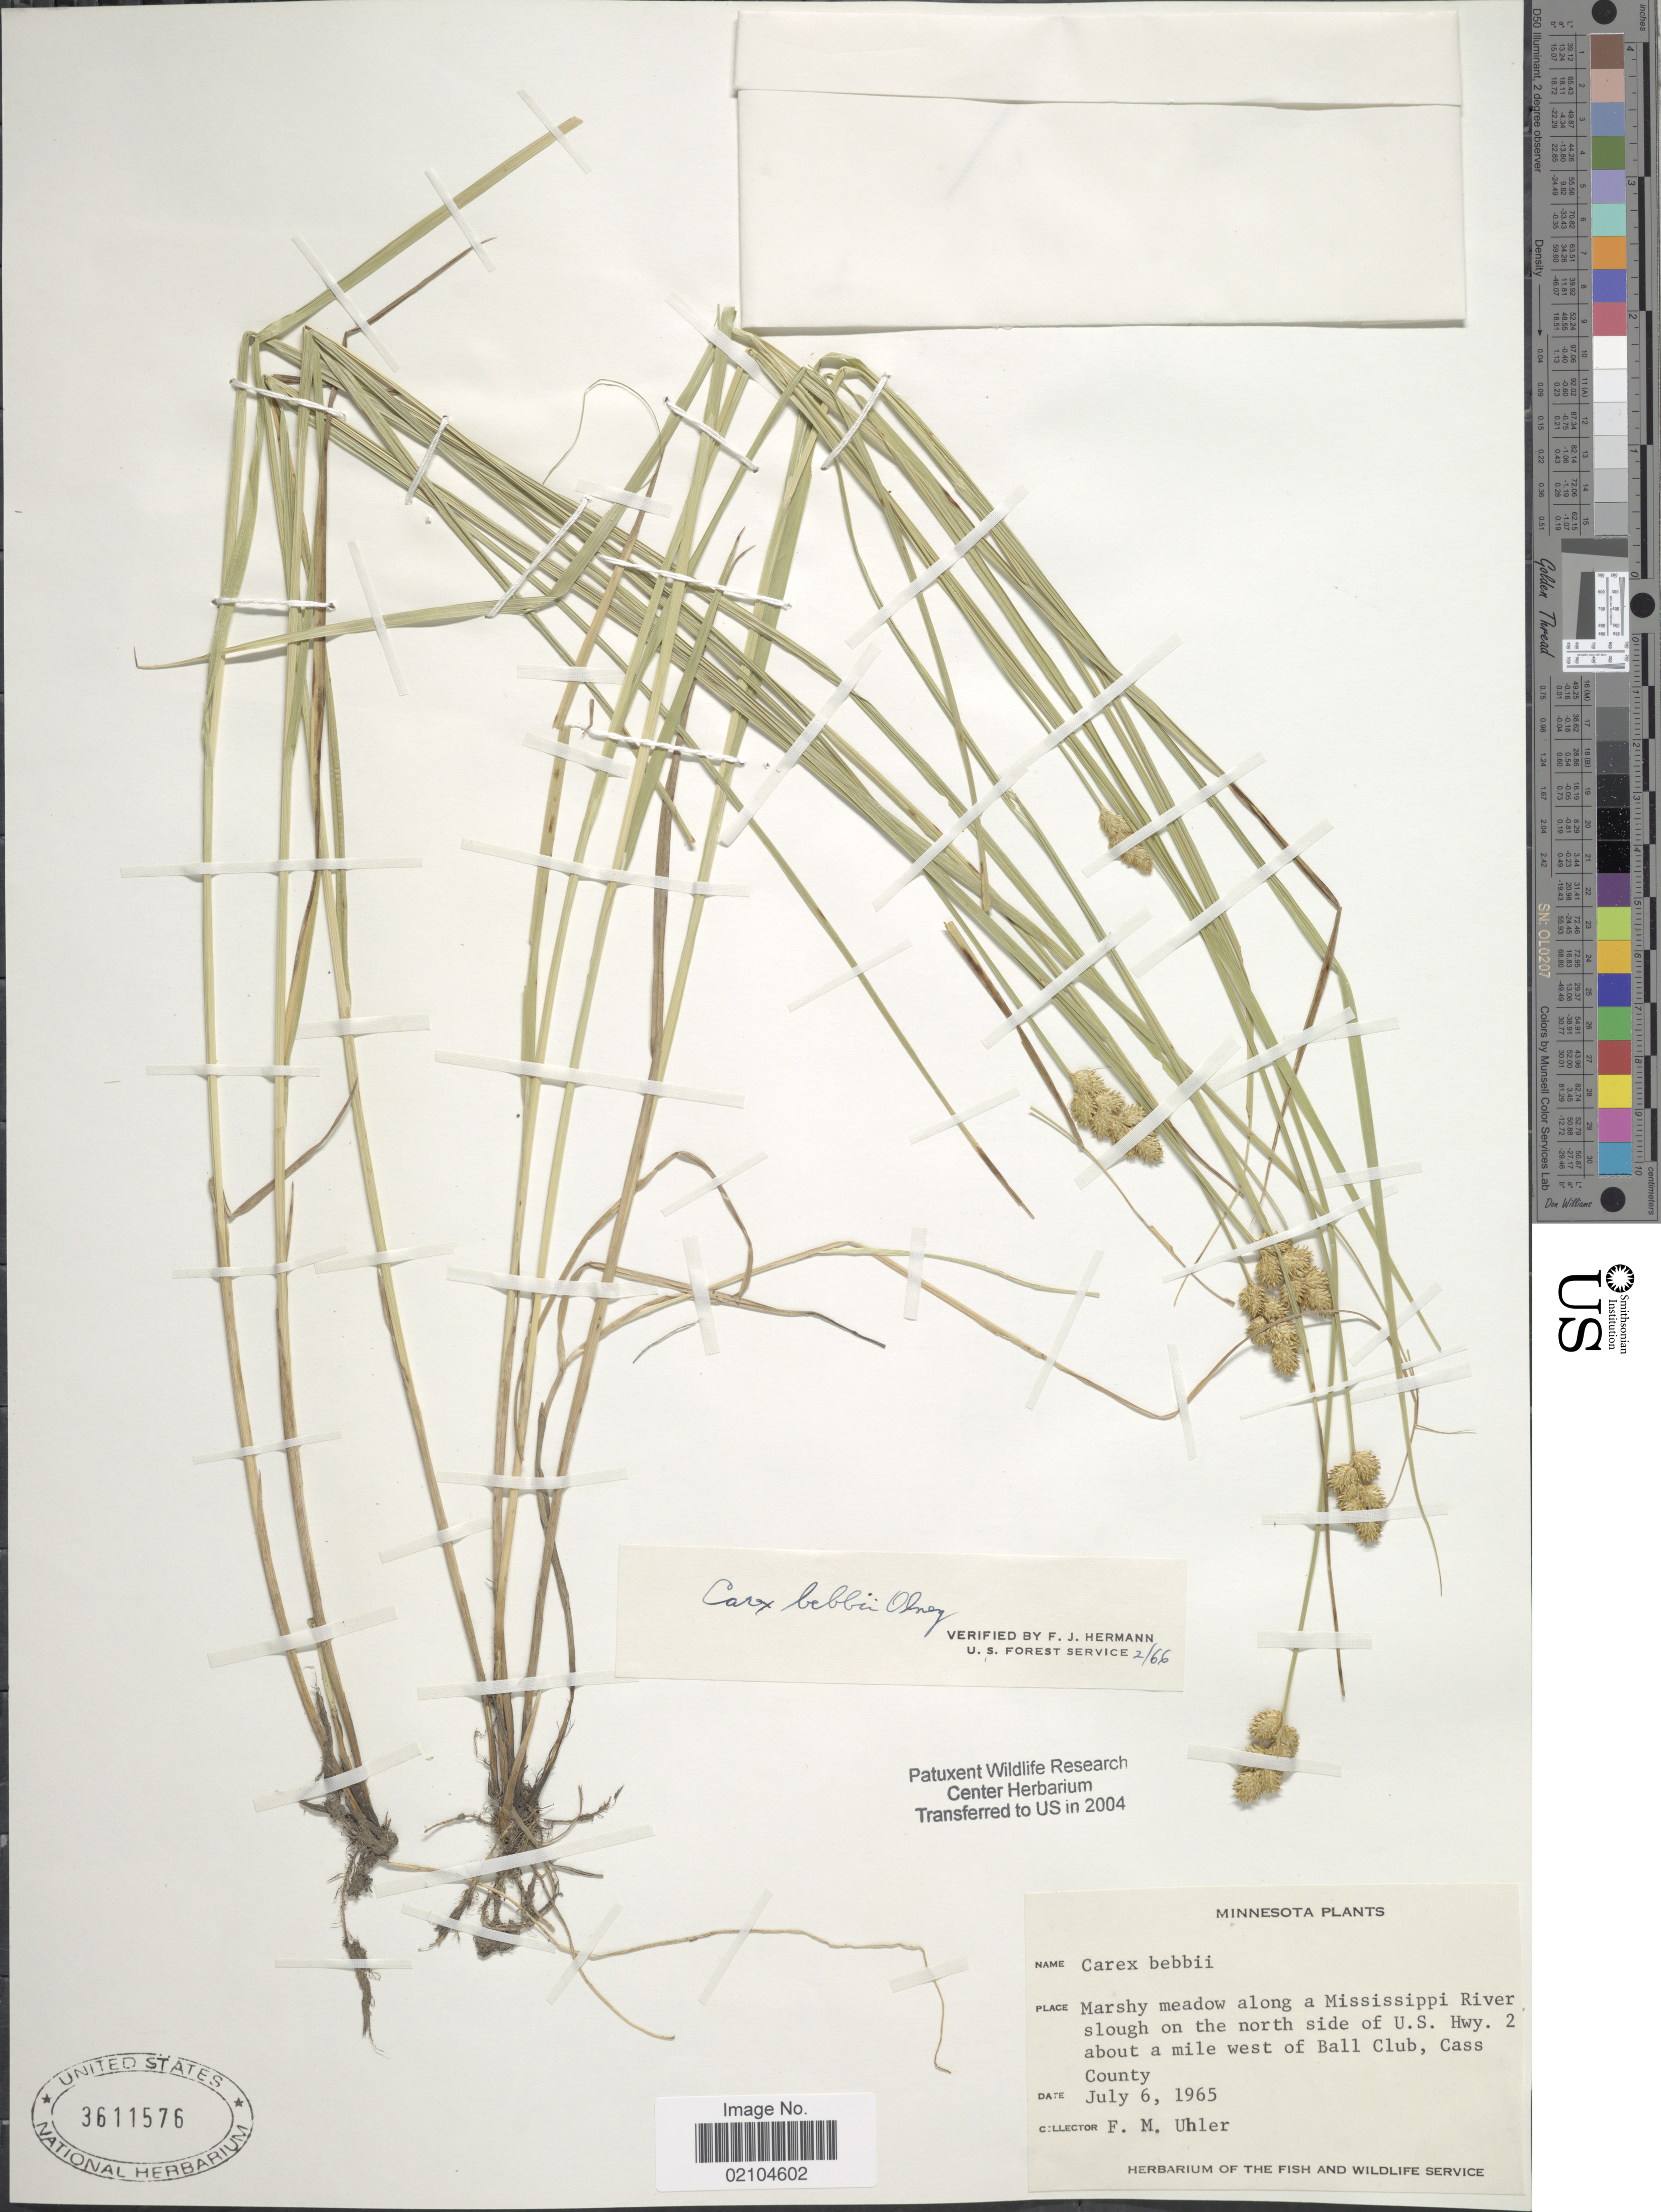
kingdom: Plantae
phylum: Tracheophyta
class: Liliopsida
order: Poales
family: Cyperaceae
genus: Carex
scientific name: Carex bebbii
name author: (L.H. Bailey) Olney ex Fernald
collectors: F. M. Uhler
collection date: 1965-08-06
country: United States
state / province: Minnesota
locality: Marshy meadow along a Mississippi River slough on the north side of U.S. Hwy. 2 about a mile west of Ball Club, Gass County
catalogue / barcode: US 3611576